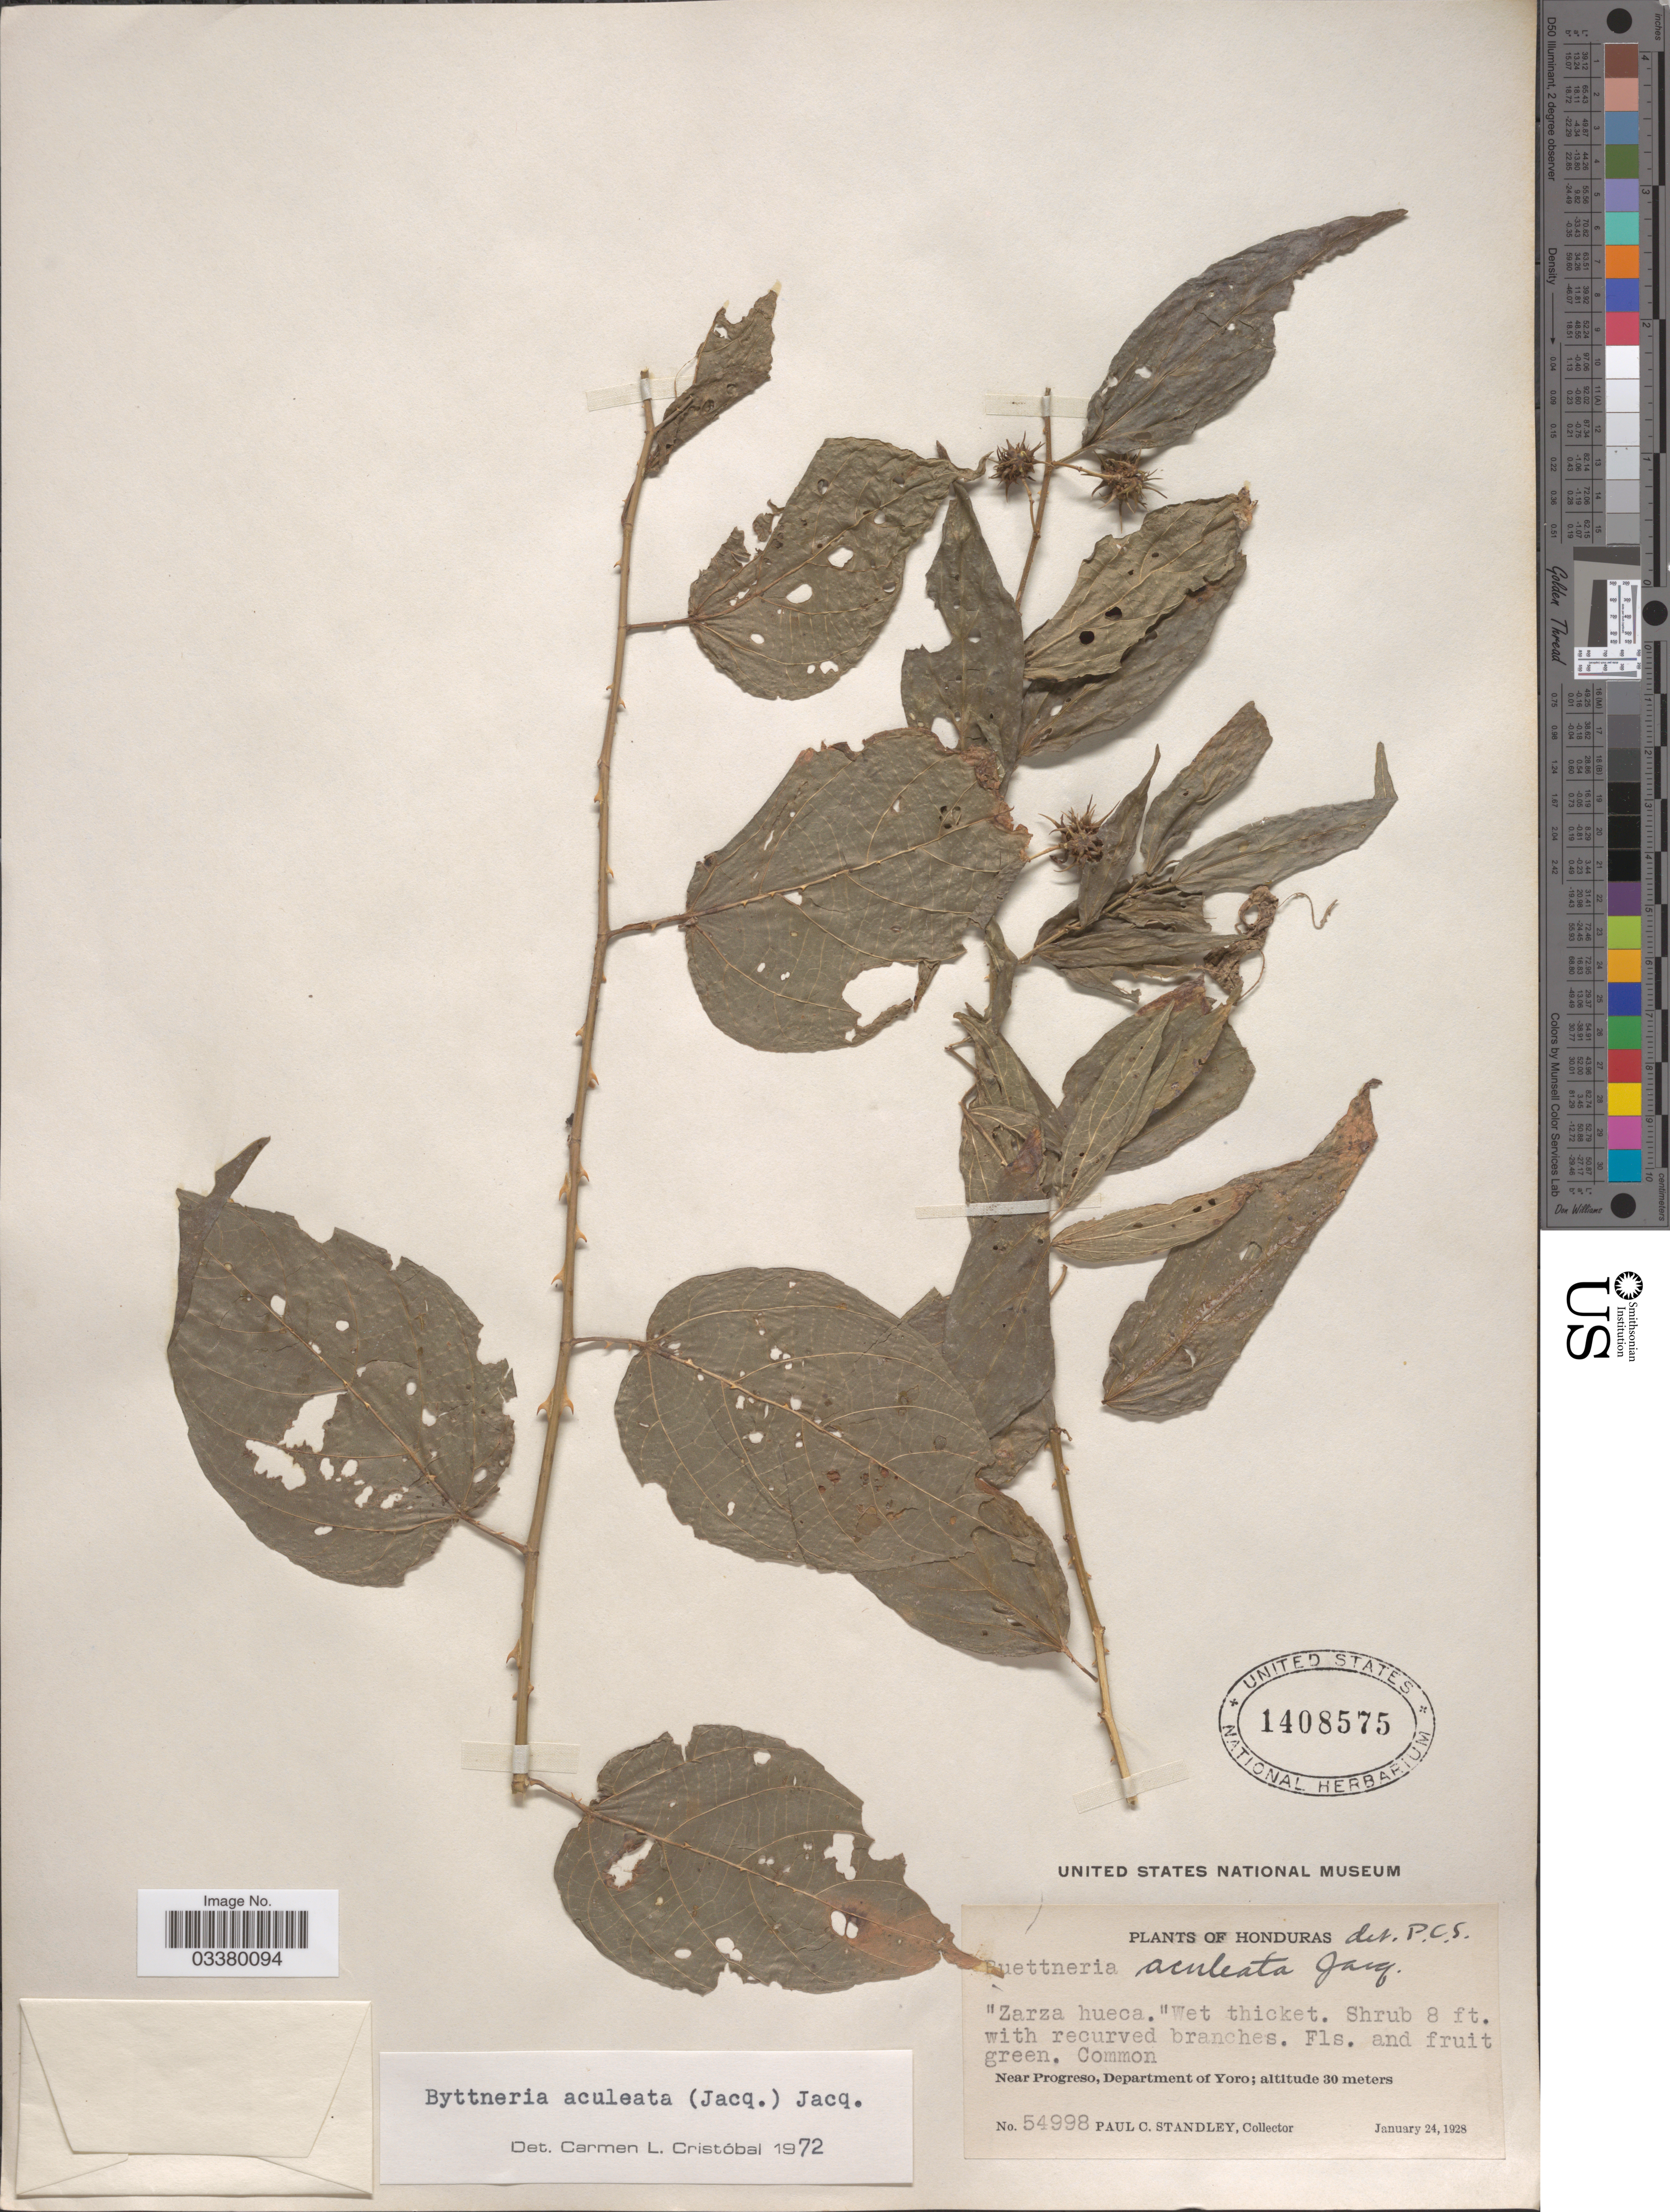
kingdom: Plantae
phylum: Tracheophyta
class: Magnoliopsida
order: Malvales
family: Malvaceae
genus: Byttneria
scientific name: Byttneria aculeata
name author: (Jacq.) Jacq.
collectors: P. C. Standley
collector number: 54998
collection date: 1928-01-24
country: Honduras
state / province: Yoro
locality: Near Progreso, Department of Yoro.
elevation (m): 30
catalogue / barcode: US 1408575